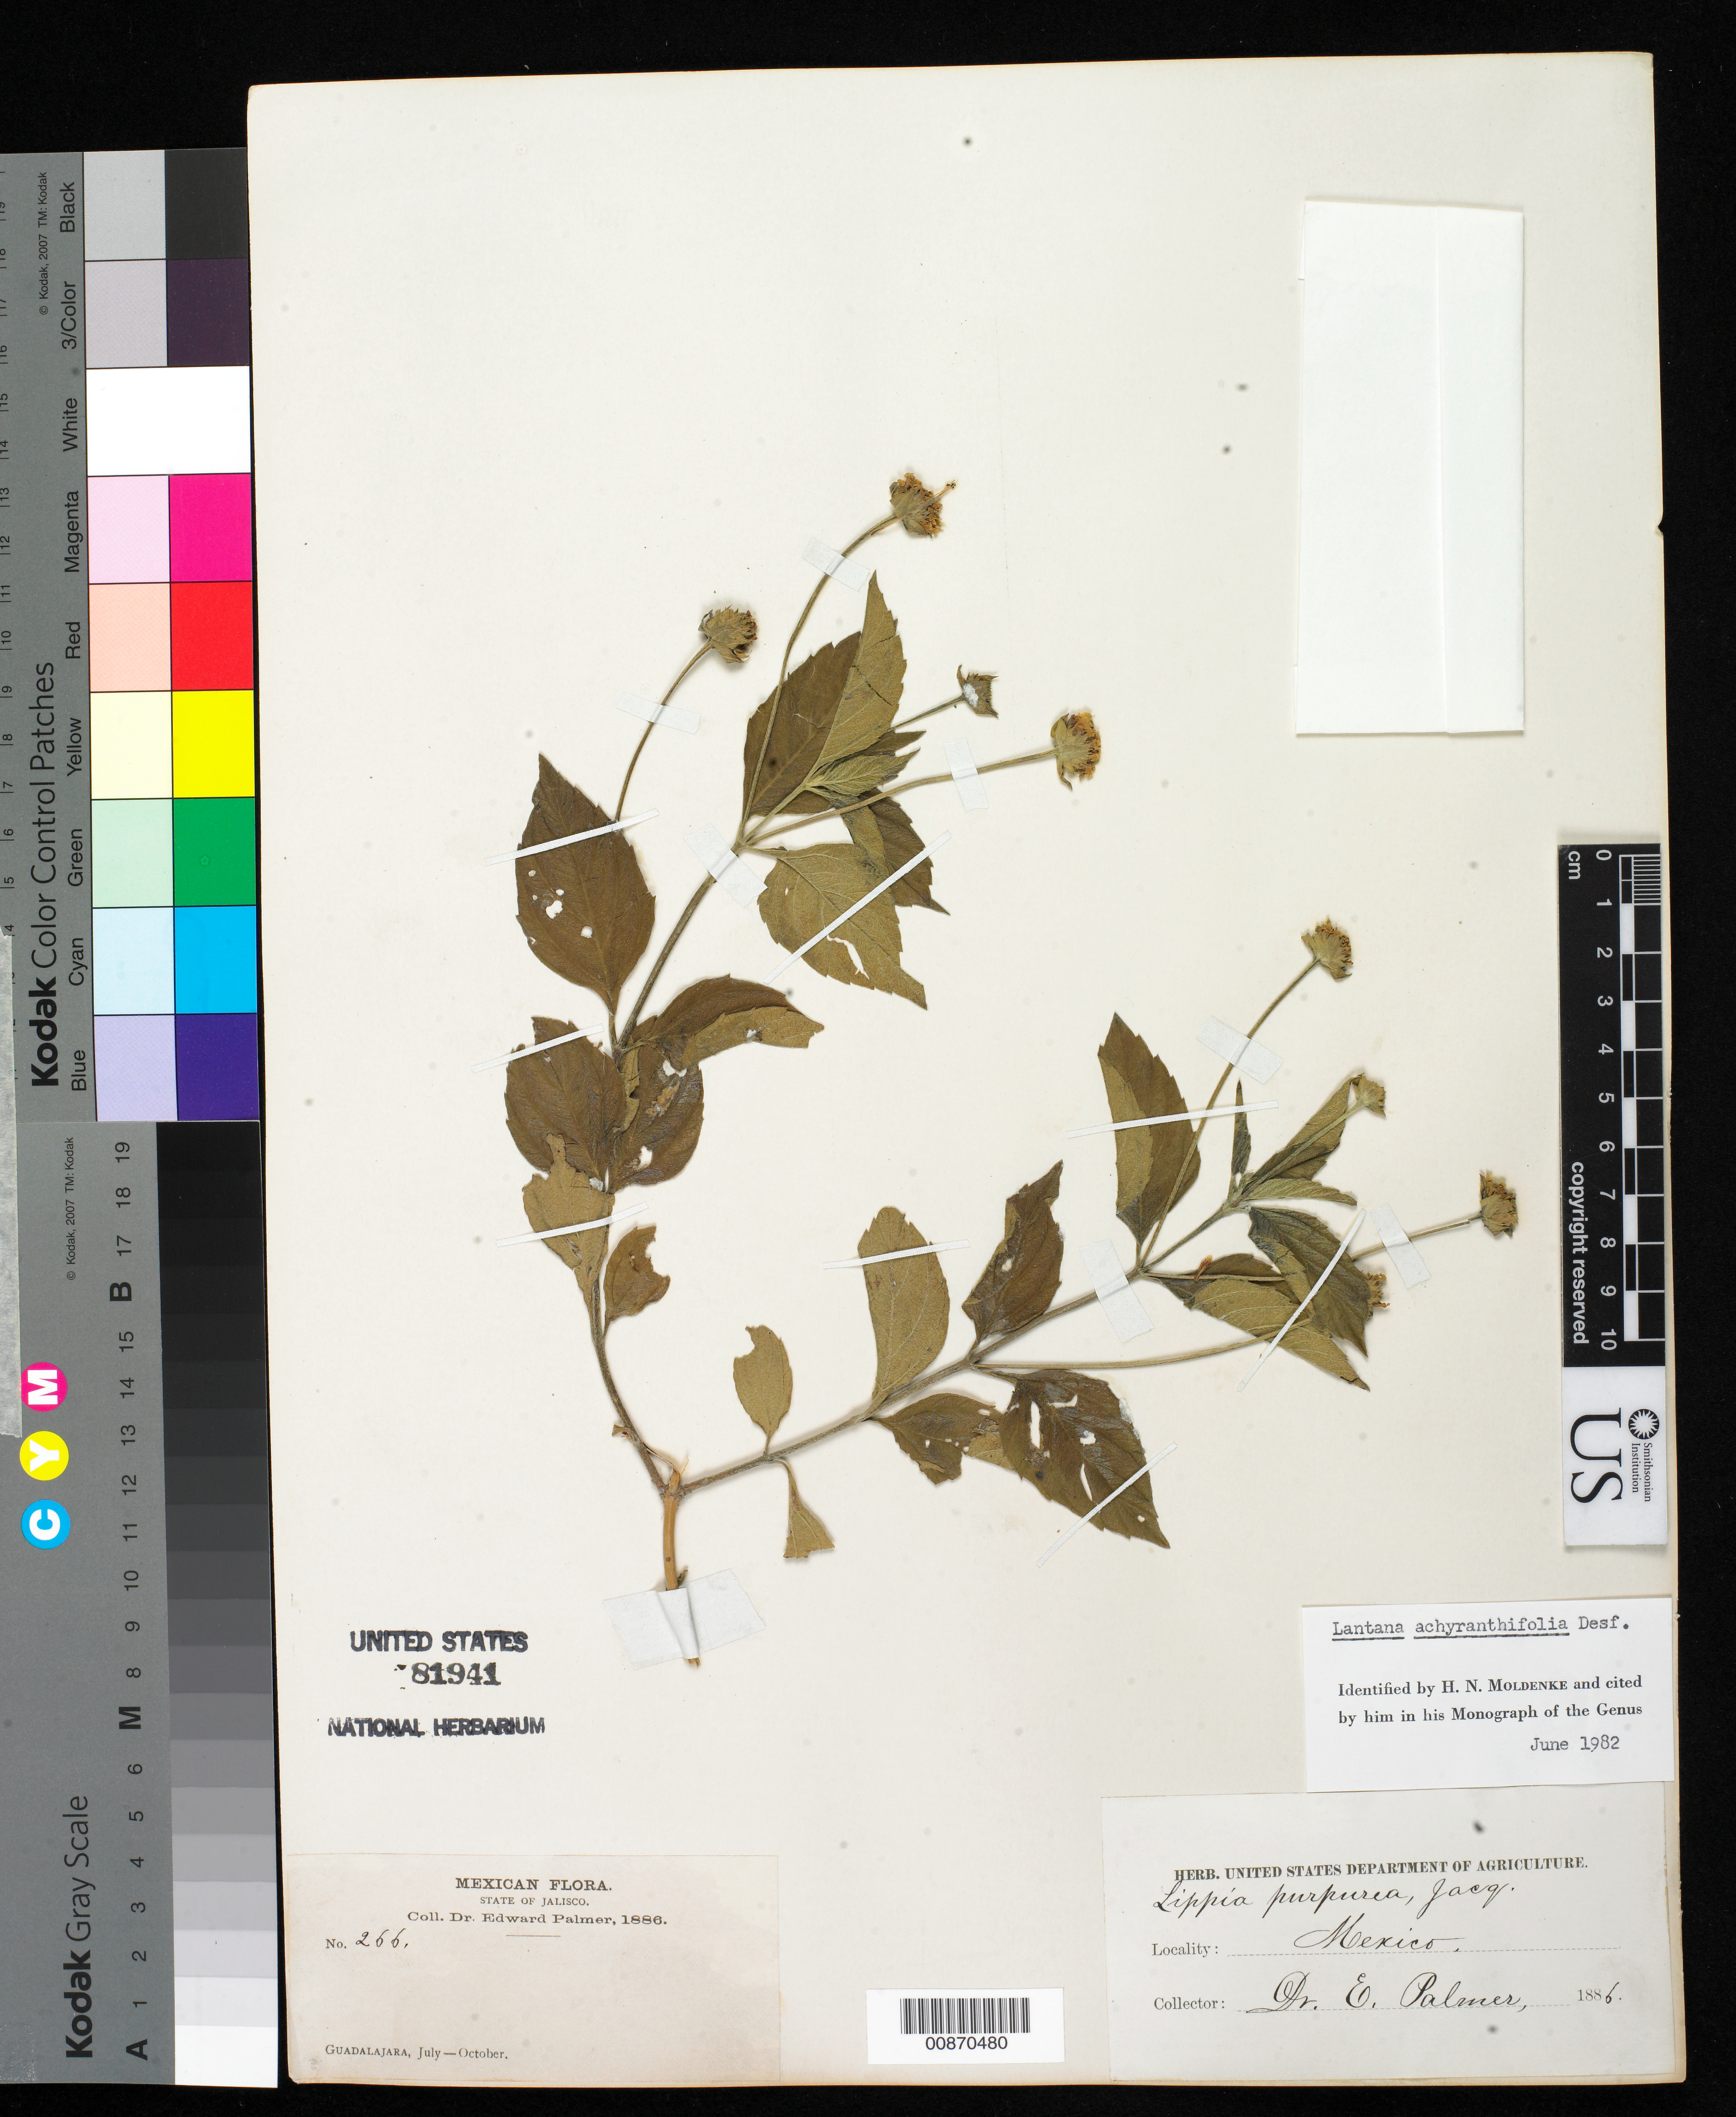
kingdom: Plantae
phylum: Tracheophyta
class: Magnoliopsida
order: Lamiales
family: Verbenaceae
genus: Lantana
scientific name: Lantana achyranthifolia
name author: Desf.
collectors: E. Palmer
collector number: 266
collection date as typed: Jul 1886 to -- Oct 1886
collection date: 1886-07/1886-10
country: Mexico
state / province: Jalisco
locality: Guadalajara, Jalisco.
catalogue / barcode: US 81941